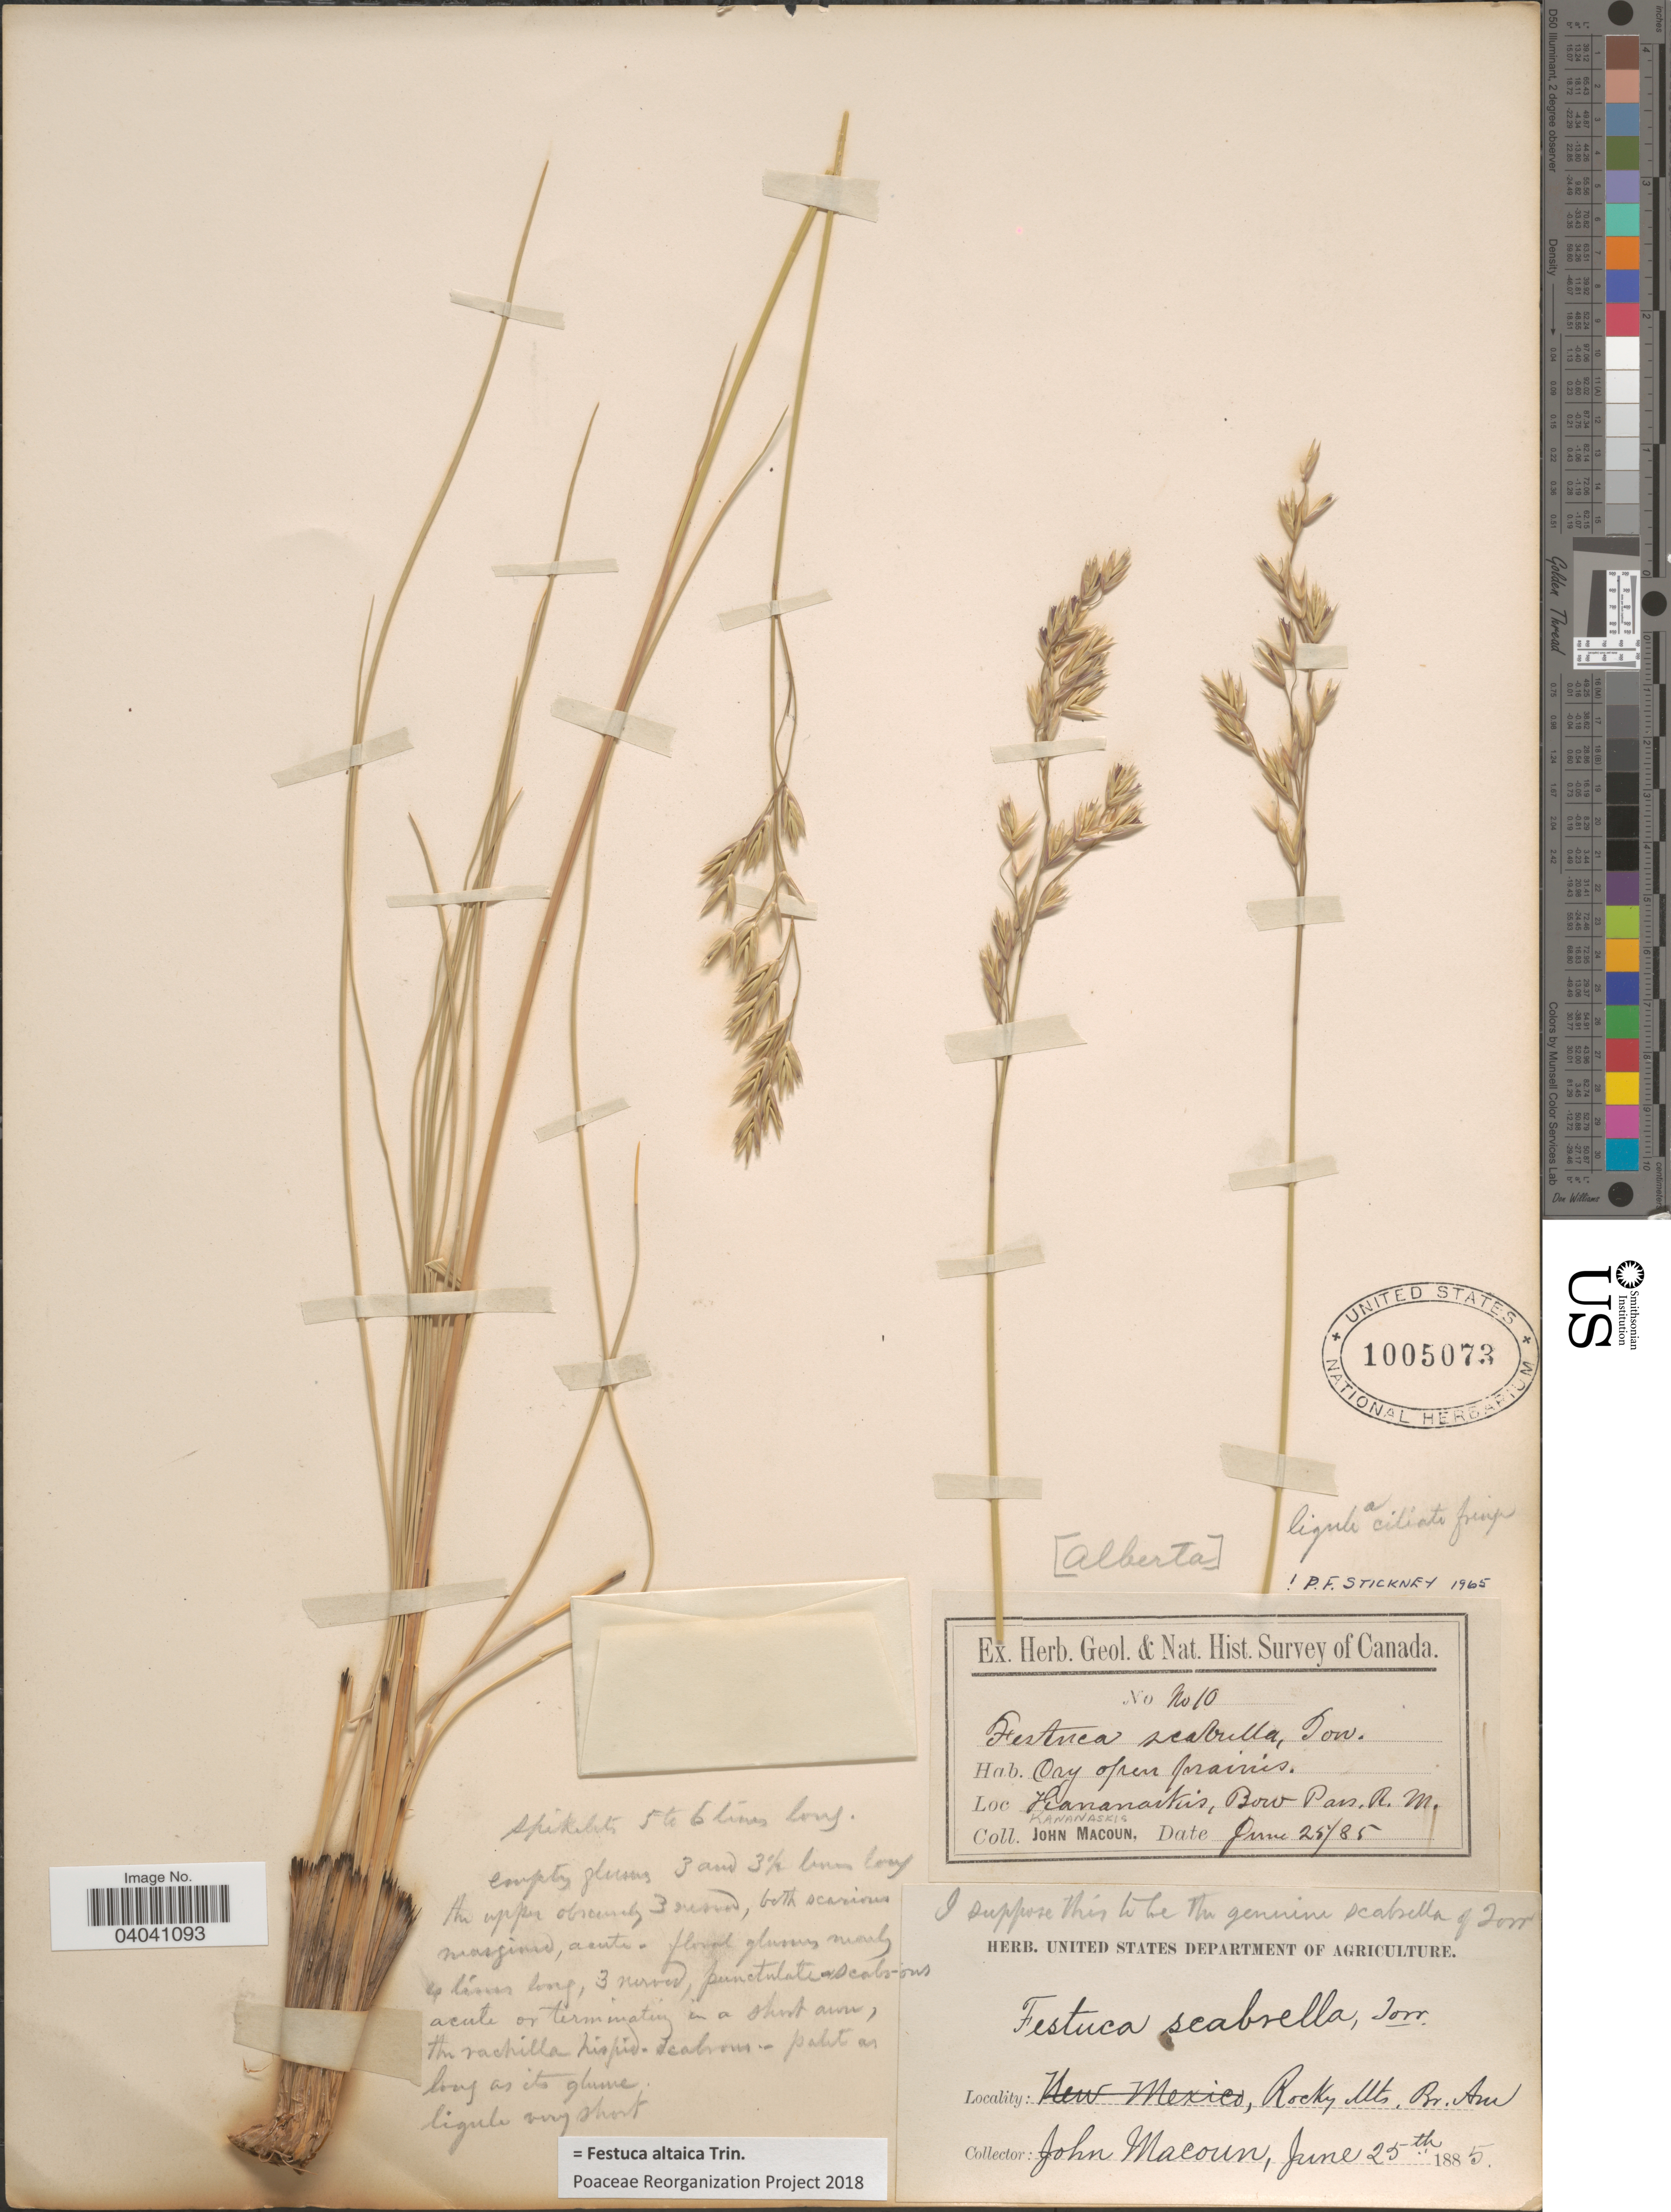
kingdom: Plantae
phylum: Tracheophyta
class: Liliopsida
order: Poales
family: Poaceae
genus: Festuca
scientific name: Festuca altaica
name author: Trin.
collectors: J. Macoun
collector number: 10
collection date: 1885-06-25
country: Canada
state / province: Alberta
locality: Kananaskis, Bow Pass.Rocky Mts. Br. Am.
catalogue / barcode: US 1005073